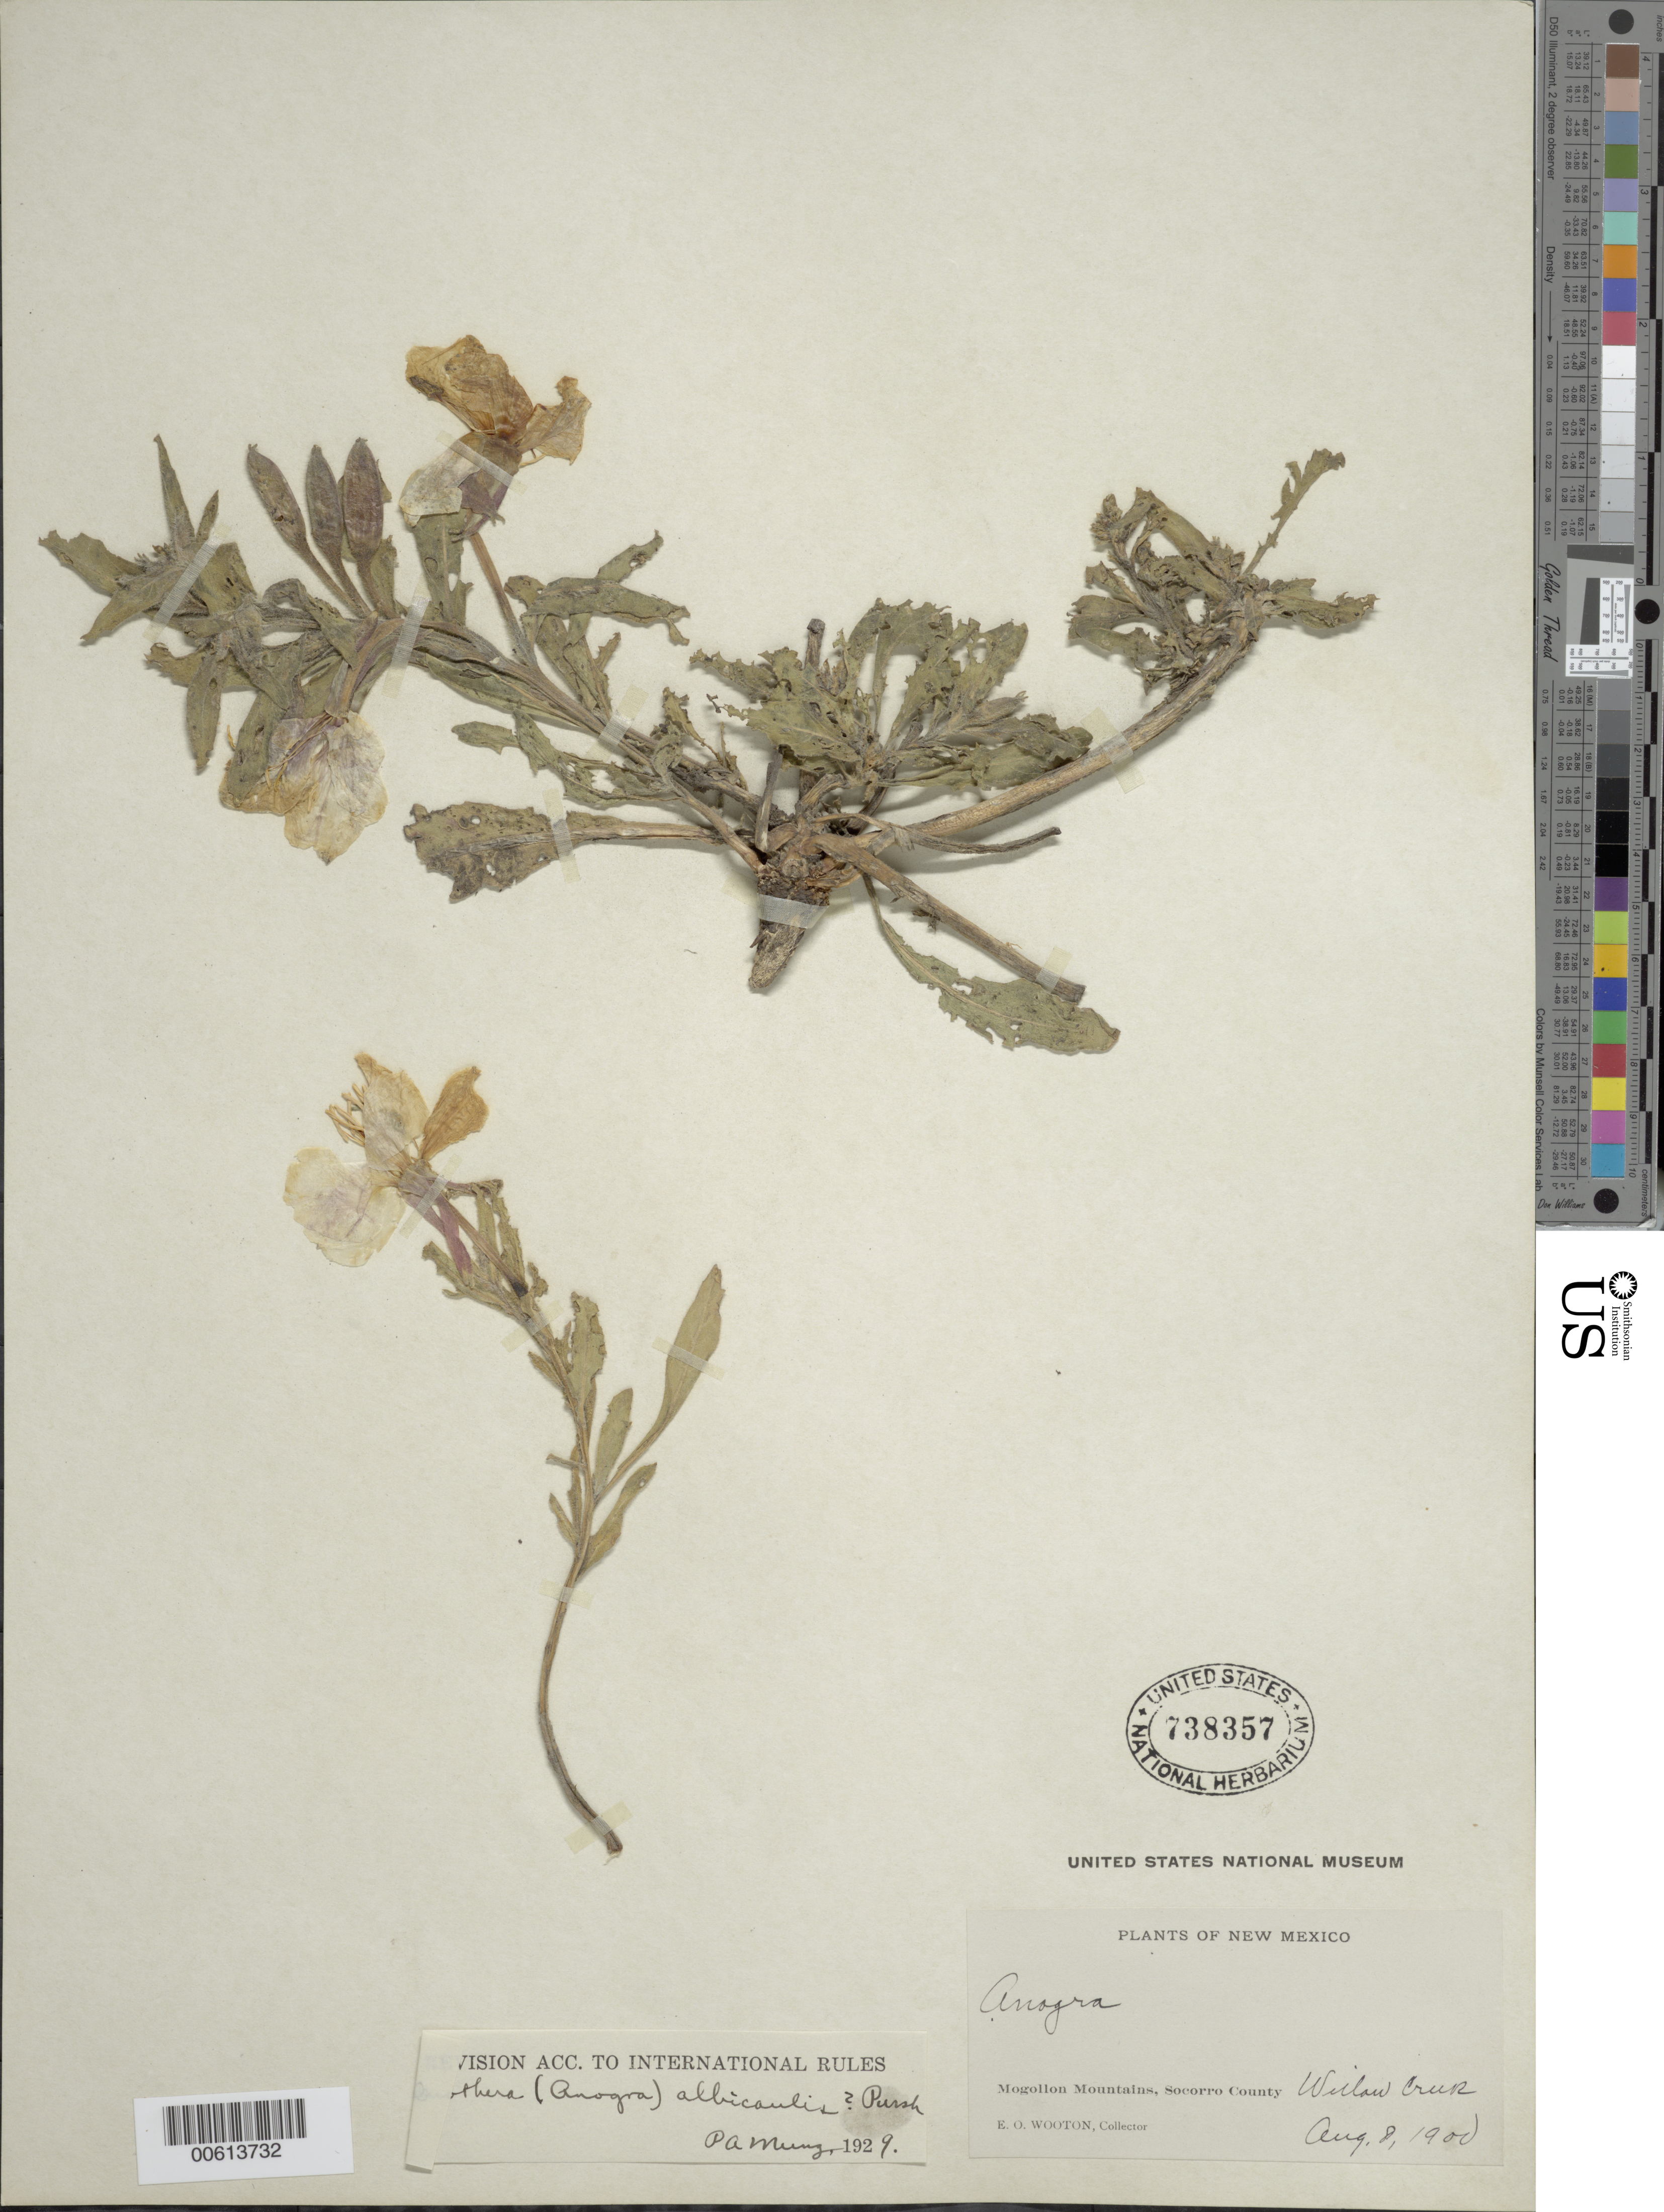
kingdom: Plantae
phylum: Tracheophyta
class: Magnoliopsida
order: Myrtales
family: Onagraceae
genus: Oenothera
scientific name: Oenothera albicaulis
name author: Pursh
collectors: E. O. Wooton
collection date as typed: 08 Aug 1900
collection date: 1900-08-08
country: United States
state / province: New Mexico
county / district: Socorro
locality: Mogollon Mountains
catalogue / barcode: US 738357